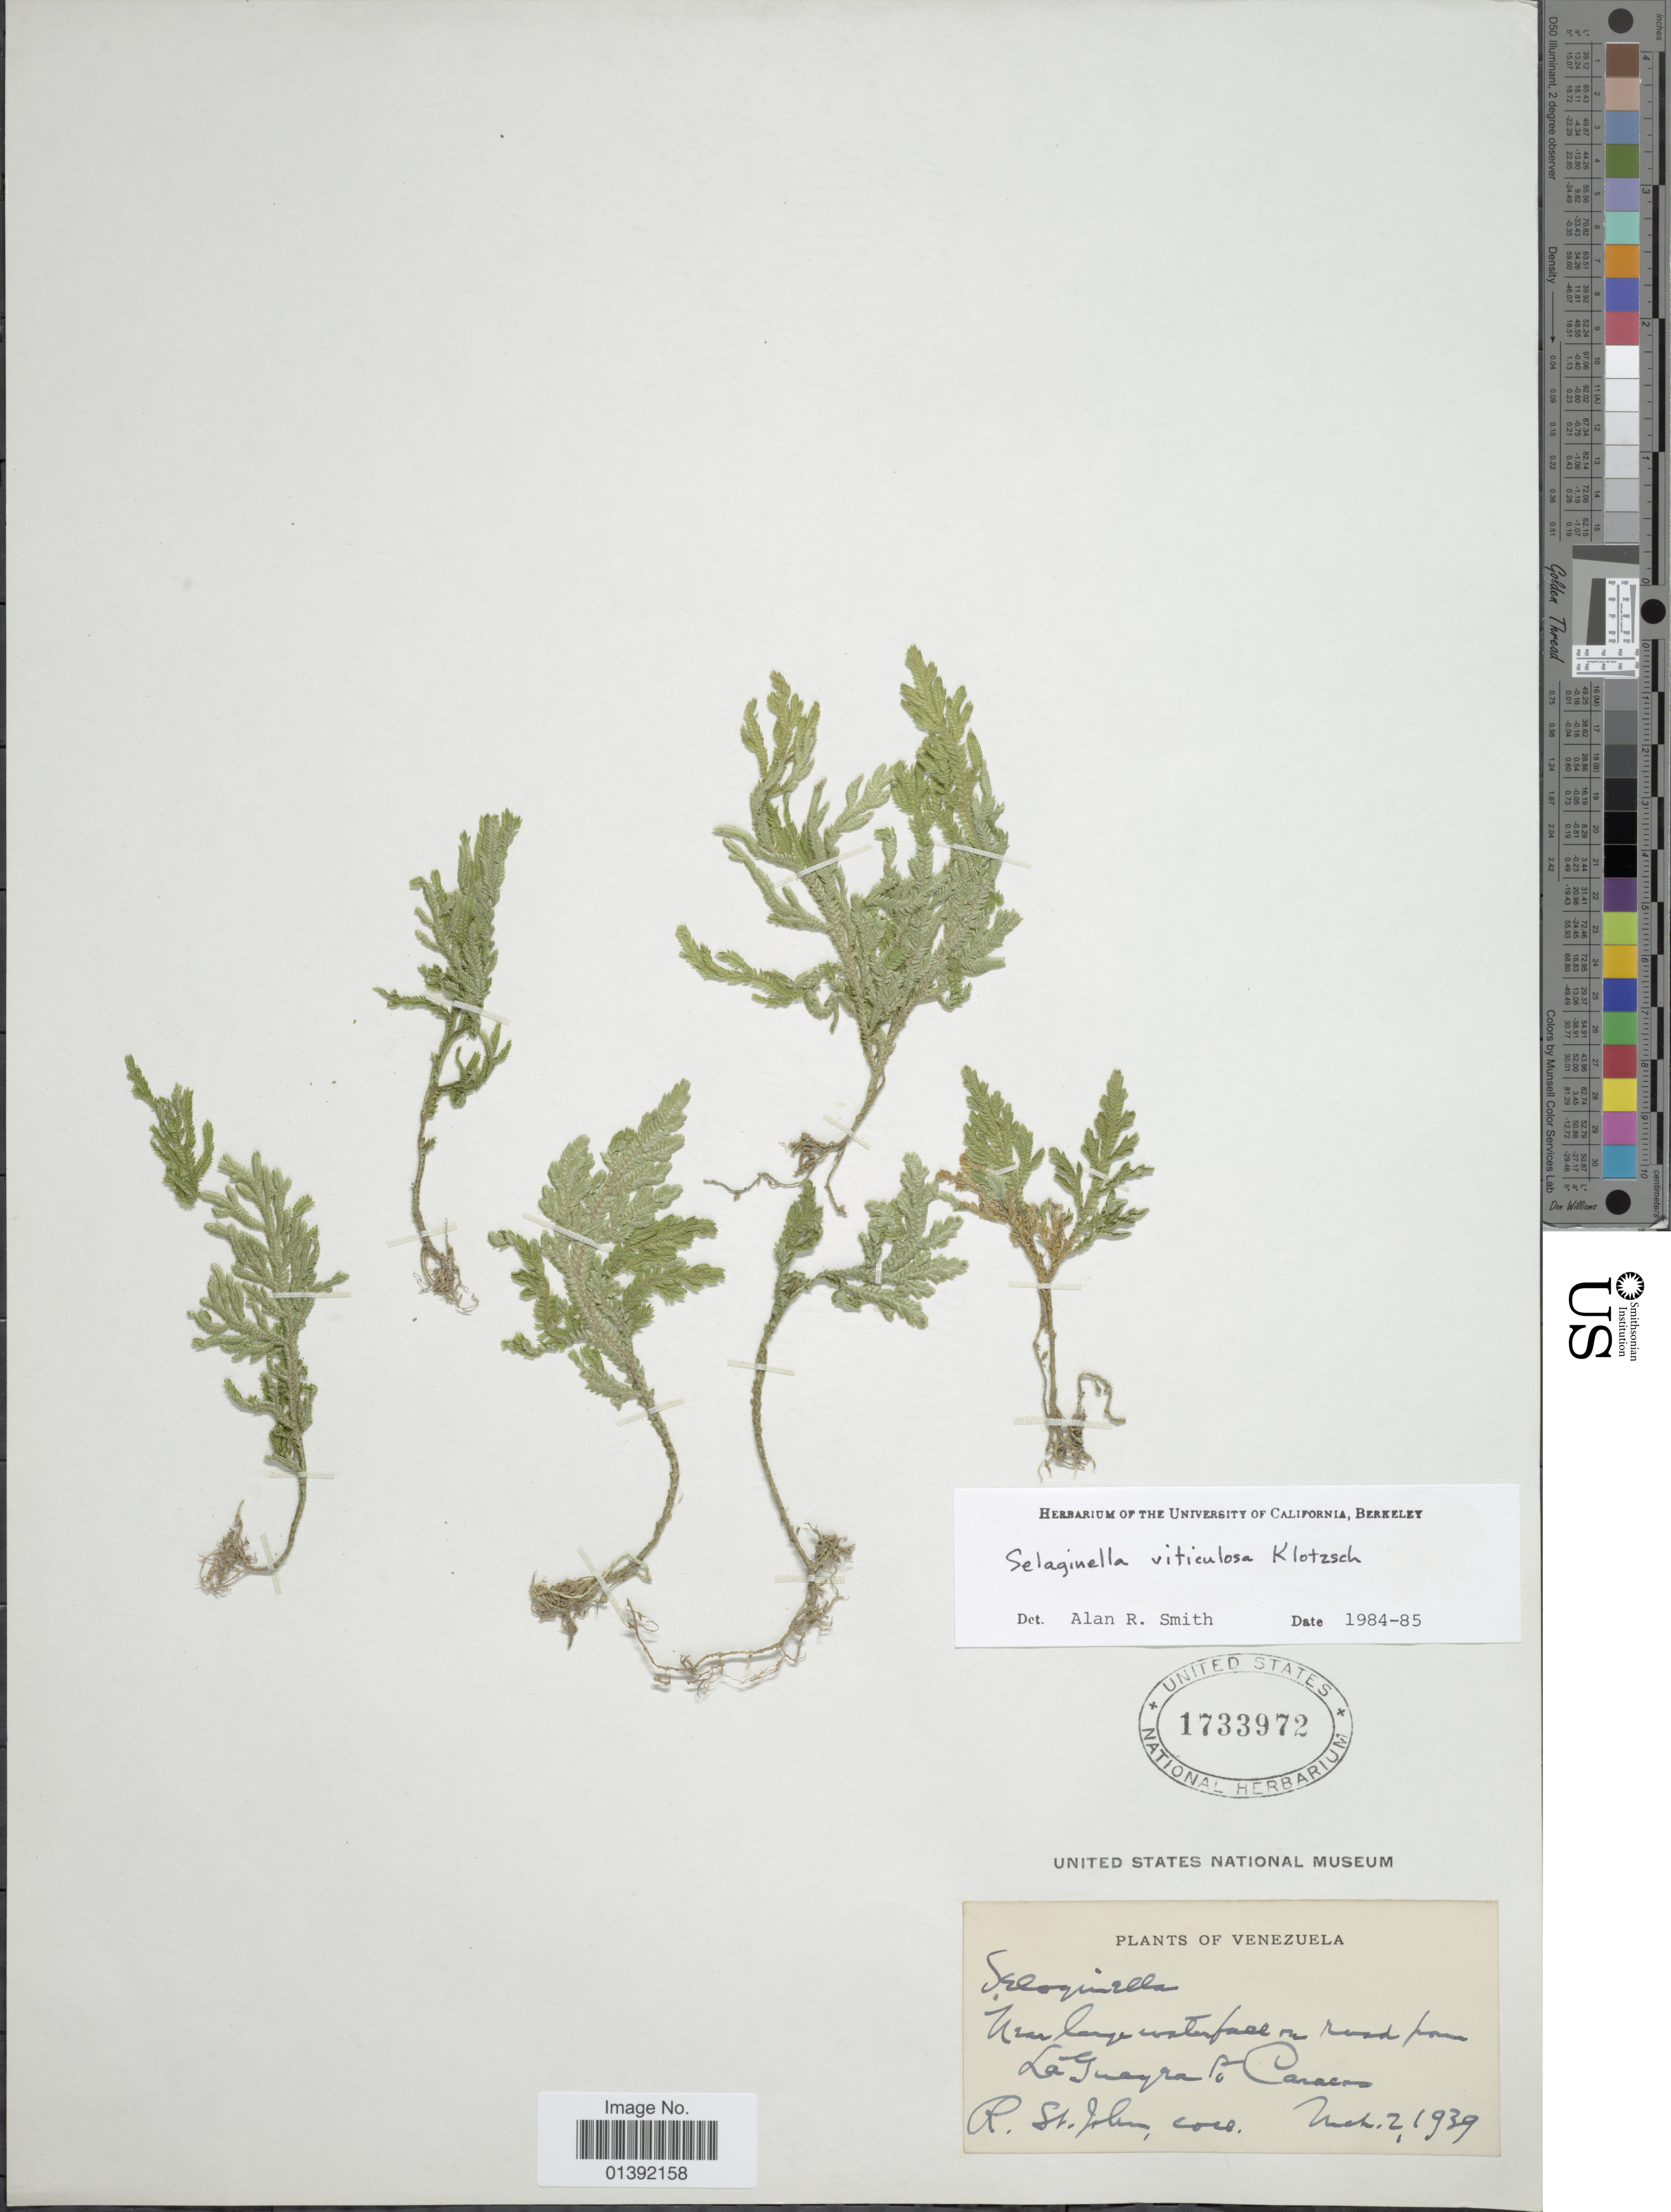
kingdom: Plantae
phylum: Tracheophyta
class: Lycopodiopsida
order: Selaginellales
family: Selaginellaceae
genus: Selaginella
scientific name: Selaginella viticulosa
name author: Klotzsch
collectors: R. P. St. John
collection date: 1939-03-02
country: Venezuela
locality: Near large waterfall on road from La Guayra to Caracas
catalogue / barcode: US 1733972